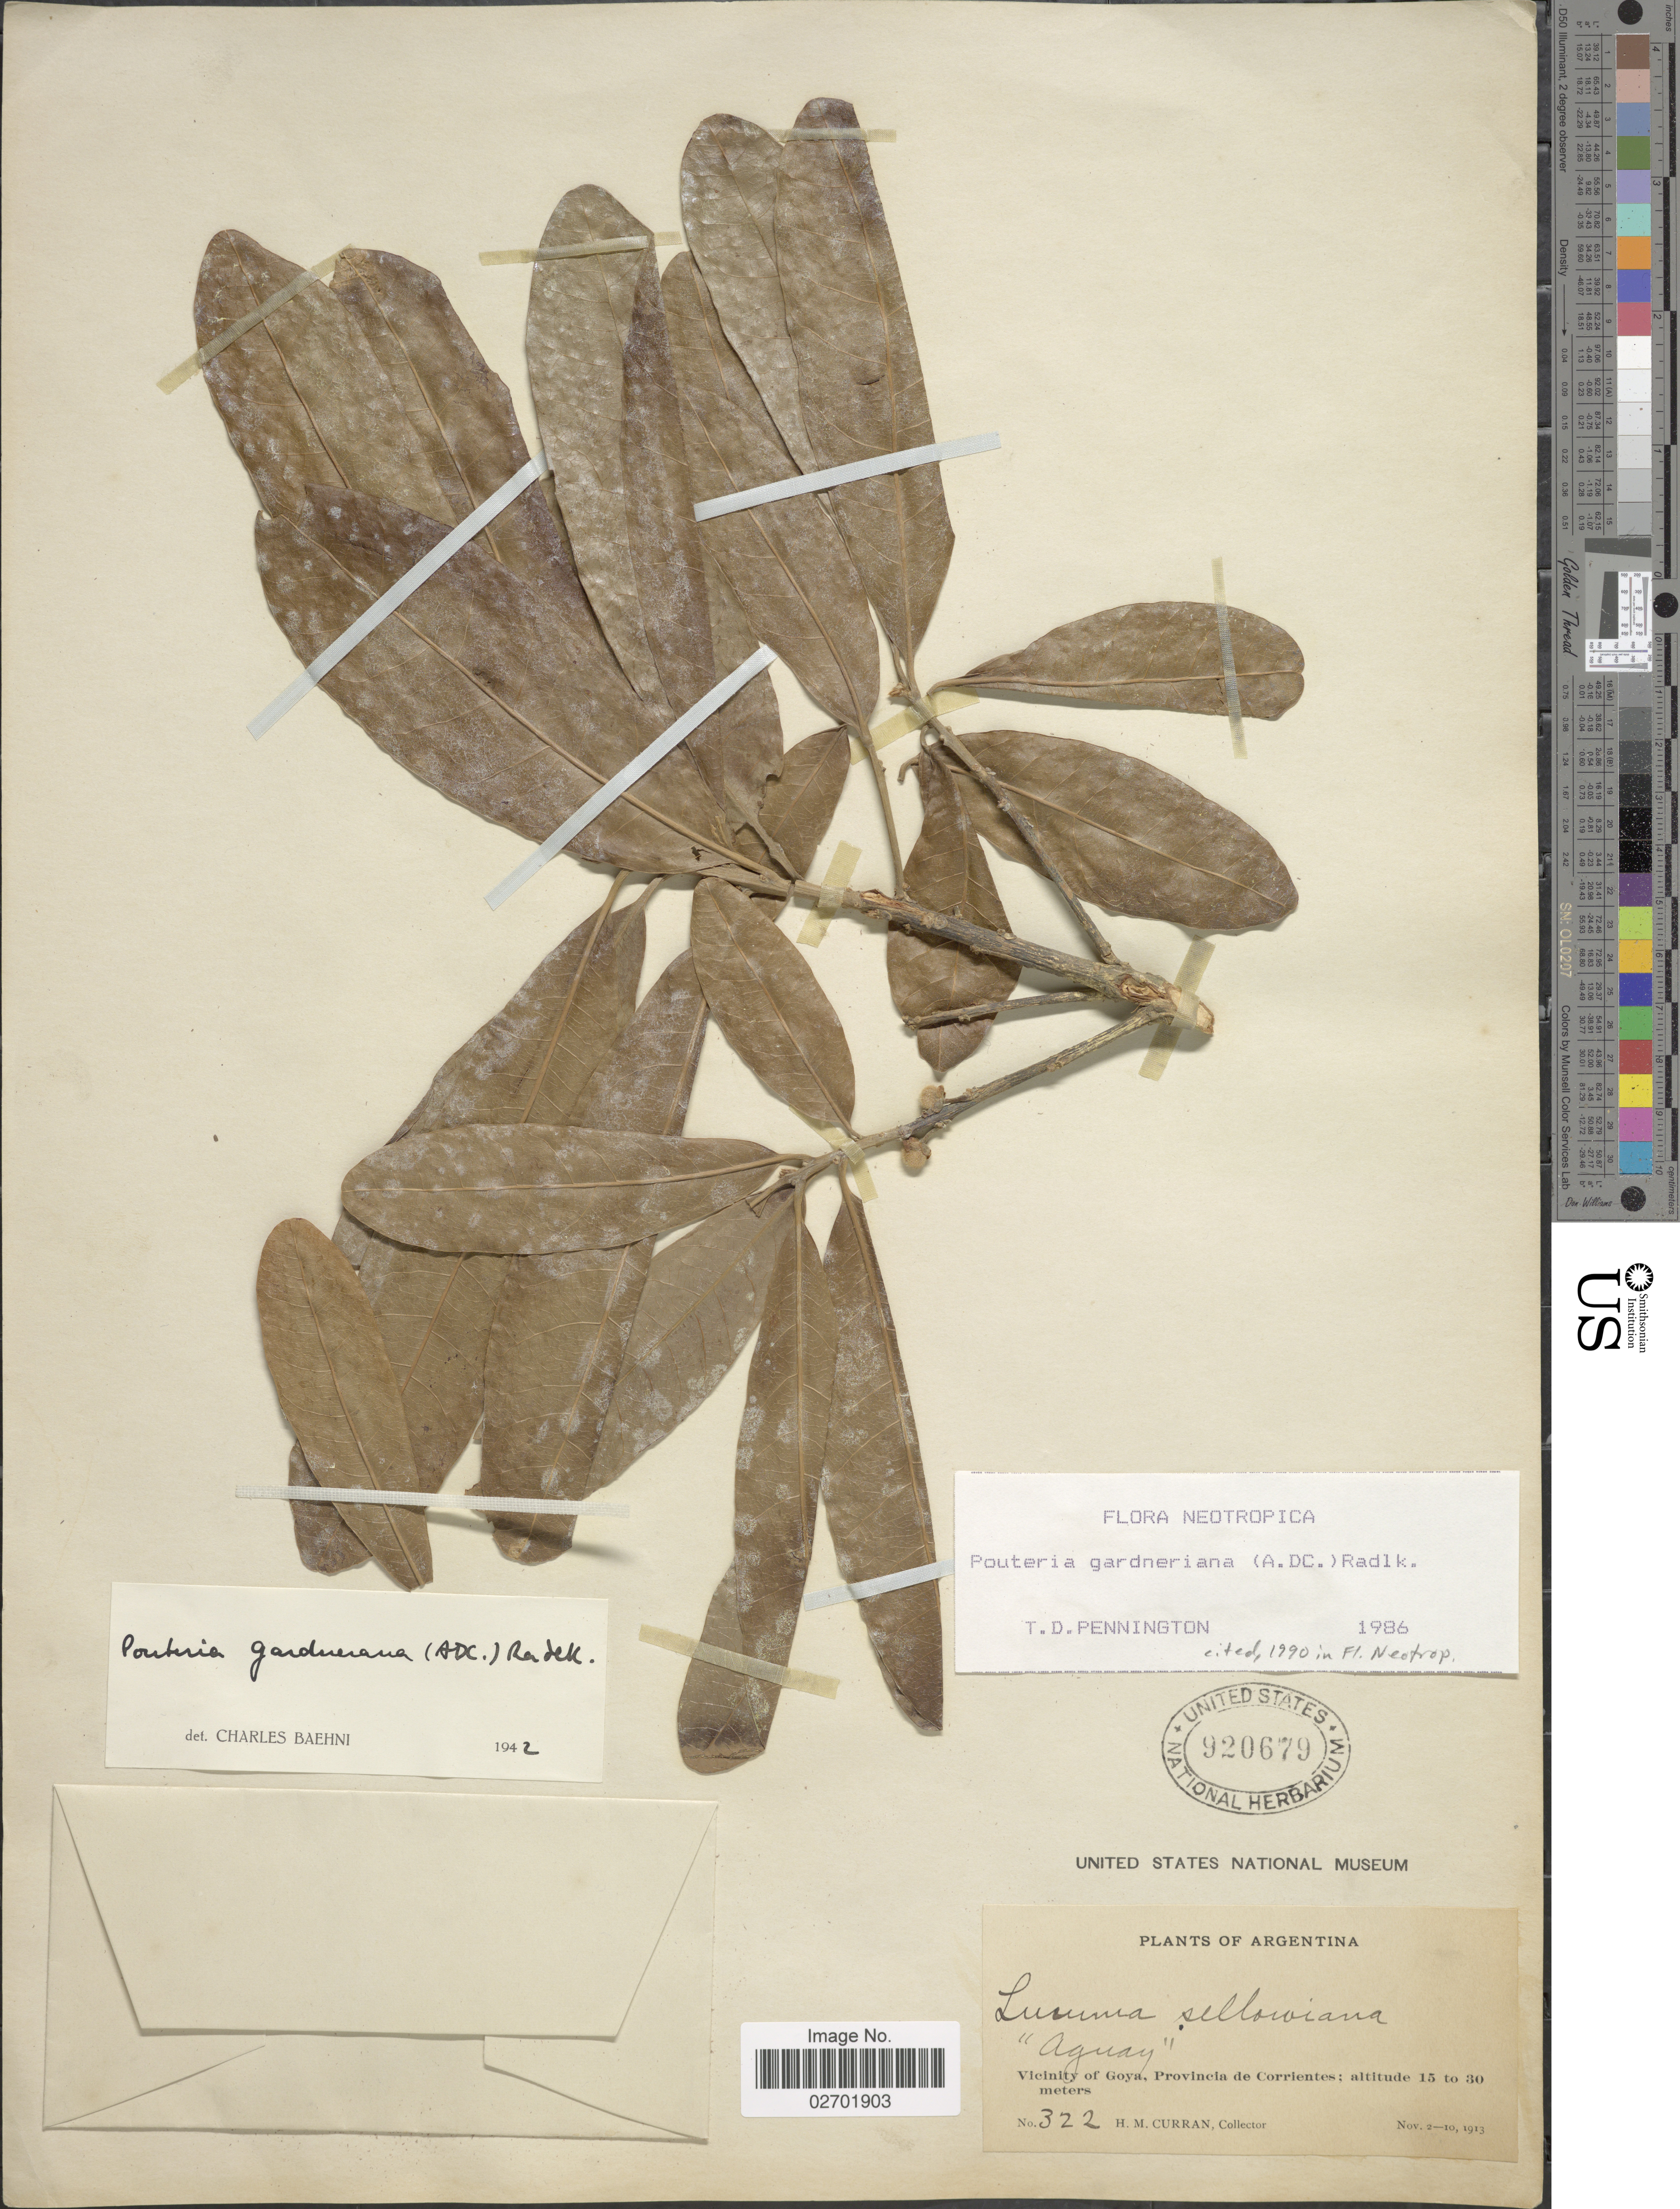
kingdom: Plantae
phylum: Tracheophyta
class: Magnoliopsida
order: Ericales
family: Sapotaceae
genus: Pouteria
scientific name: Pouteria gardneriana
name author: (A. DC.) Radlk.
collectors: H. M. Curran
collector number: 322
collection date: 1913-11-02/1913-11-10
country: Argentina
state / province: Corrientes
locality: Vicinity of Goya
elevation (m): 15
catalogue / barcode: US 920679